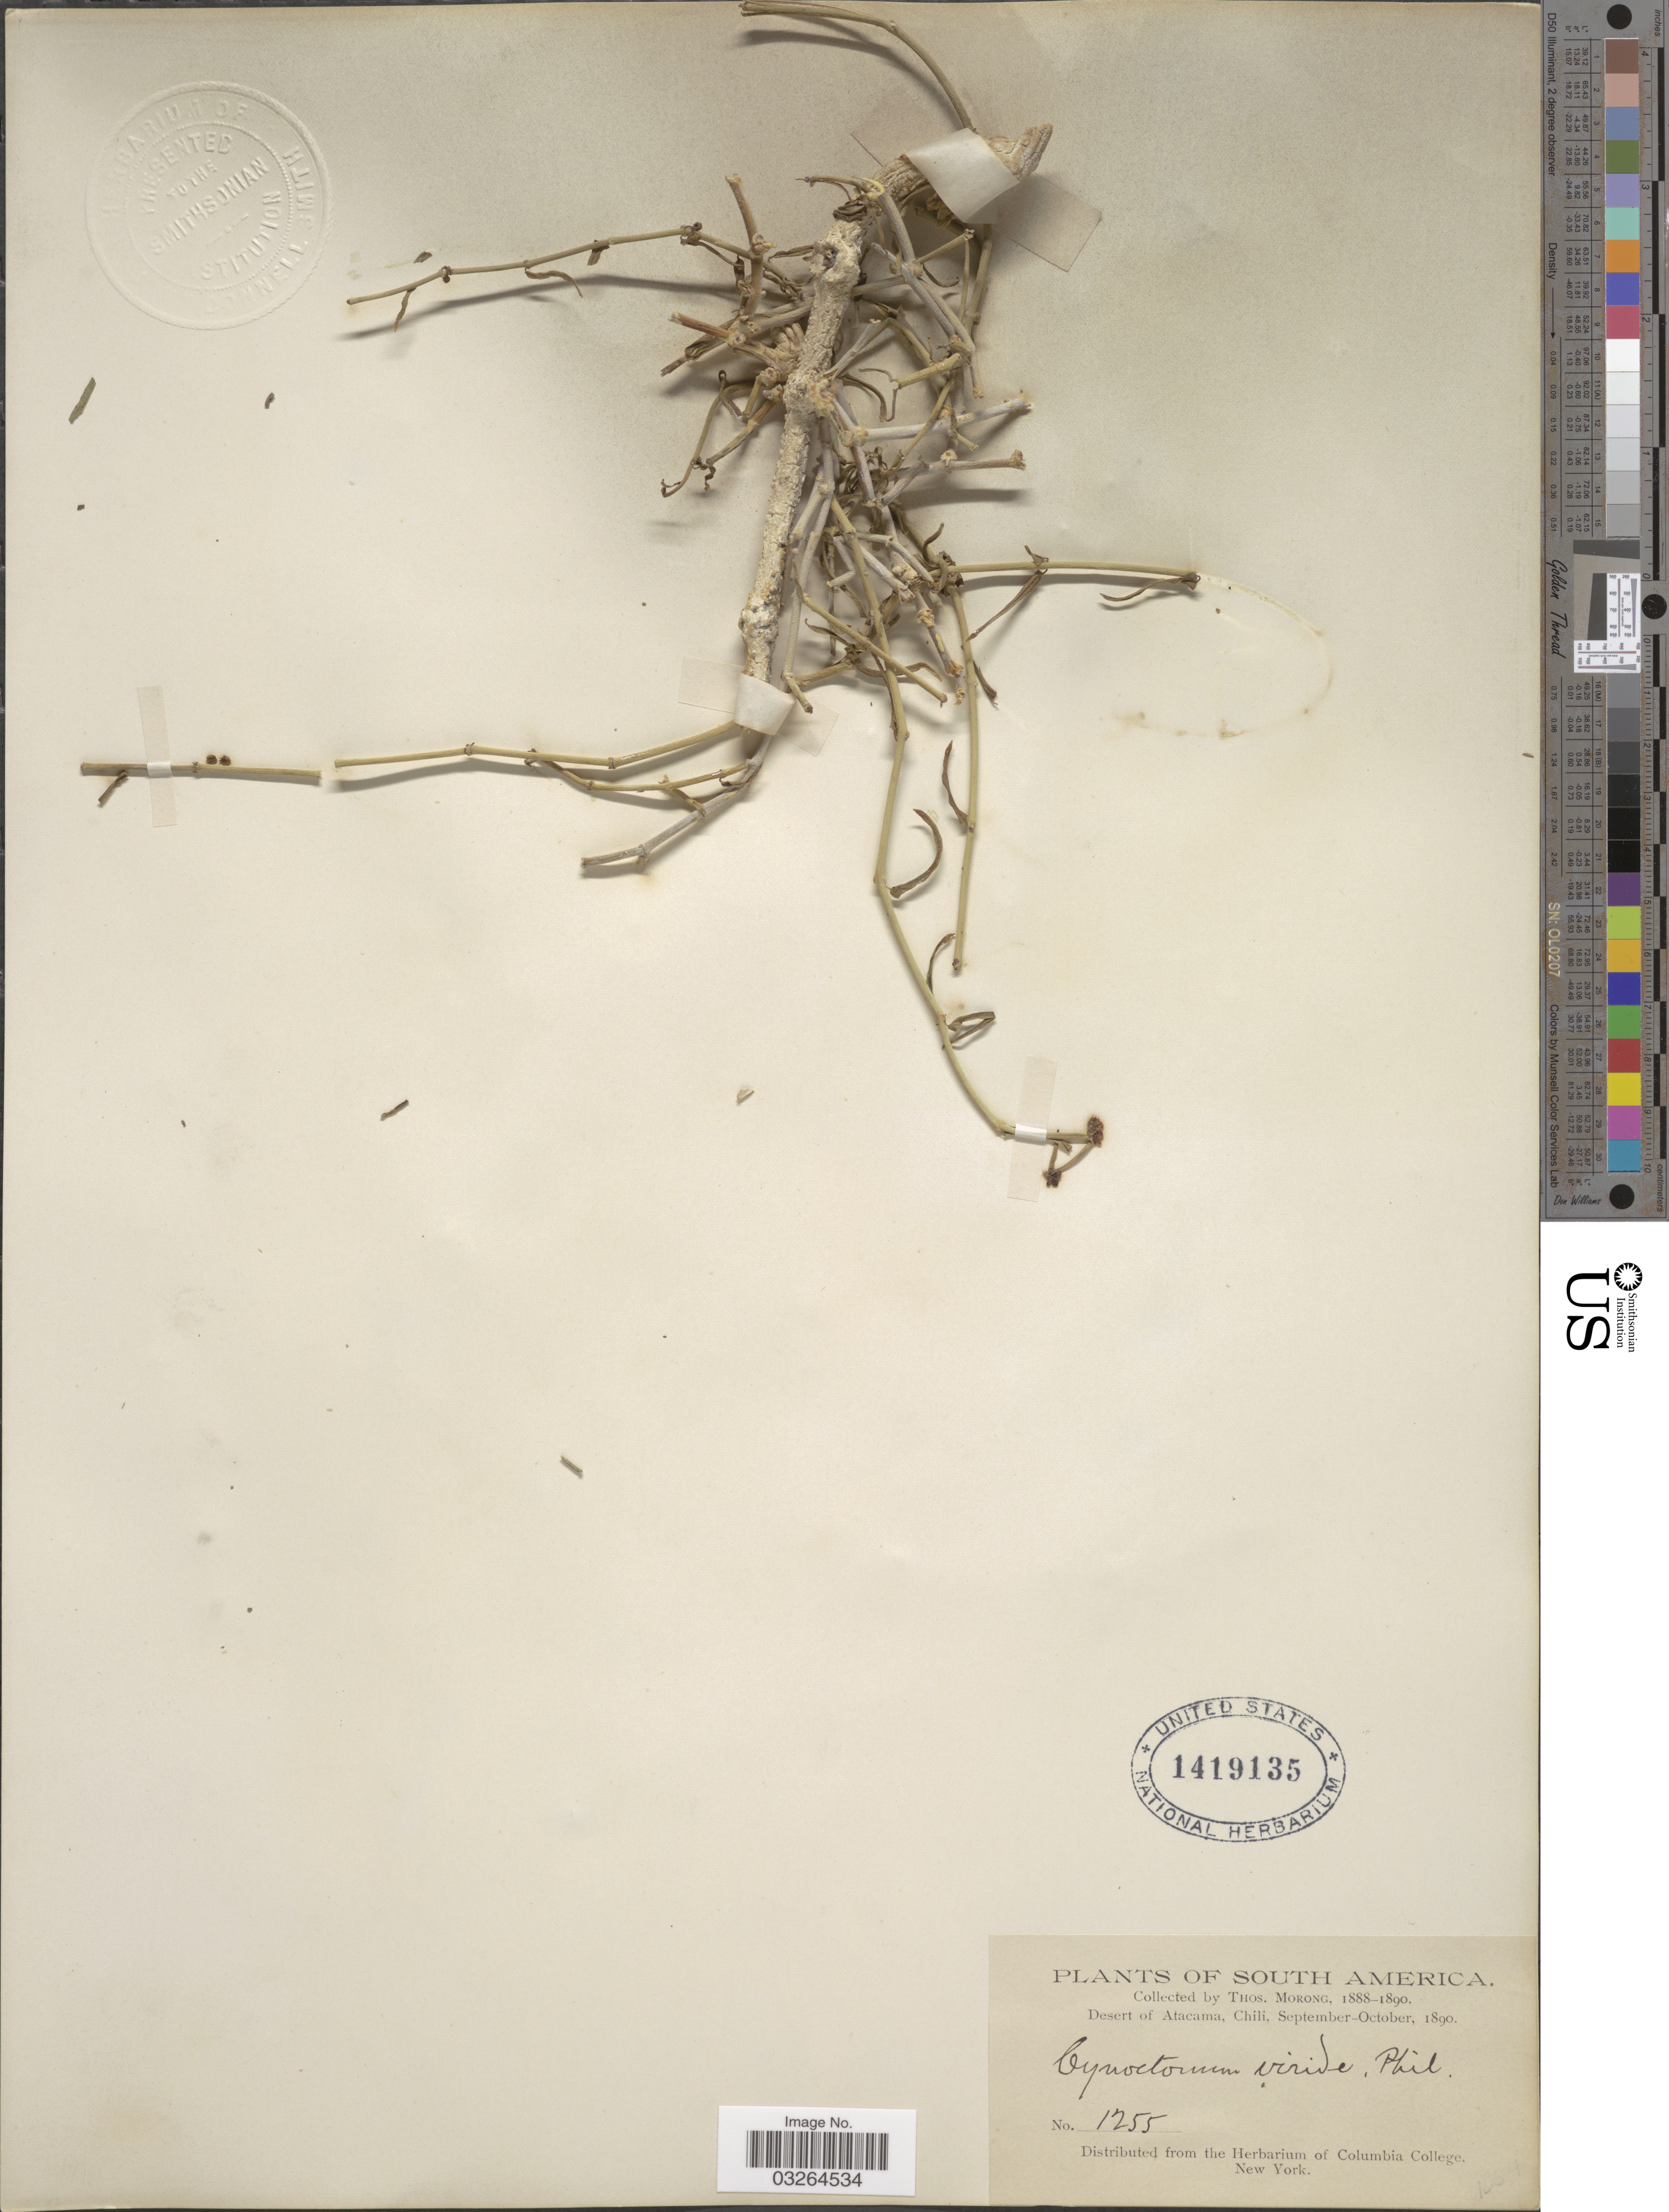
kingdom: Plantae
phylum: Tracheophyta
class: Magnoliopsida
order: Gentianales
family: Apocynaceae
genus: Cynanchum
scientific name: Cynanchum viride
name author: Vell.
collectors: ex herb. T. Morong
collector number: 1255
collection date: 1890-09/1890-10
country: Chile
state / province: Atacama (III)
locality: Desert of Atacama.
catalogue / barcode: US 1419135